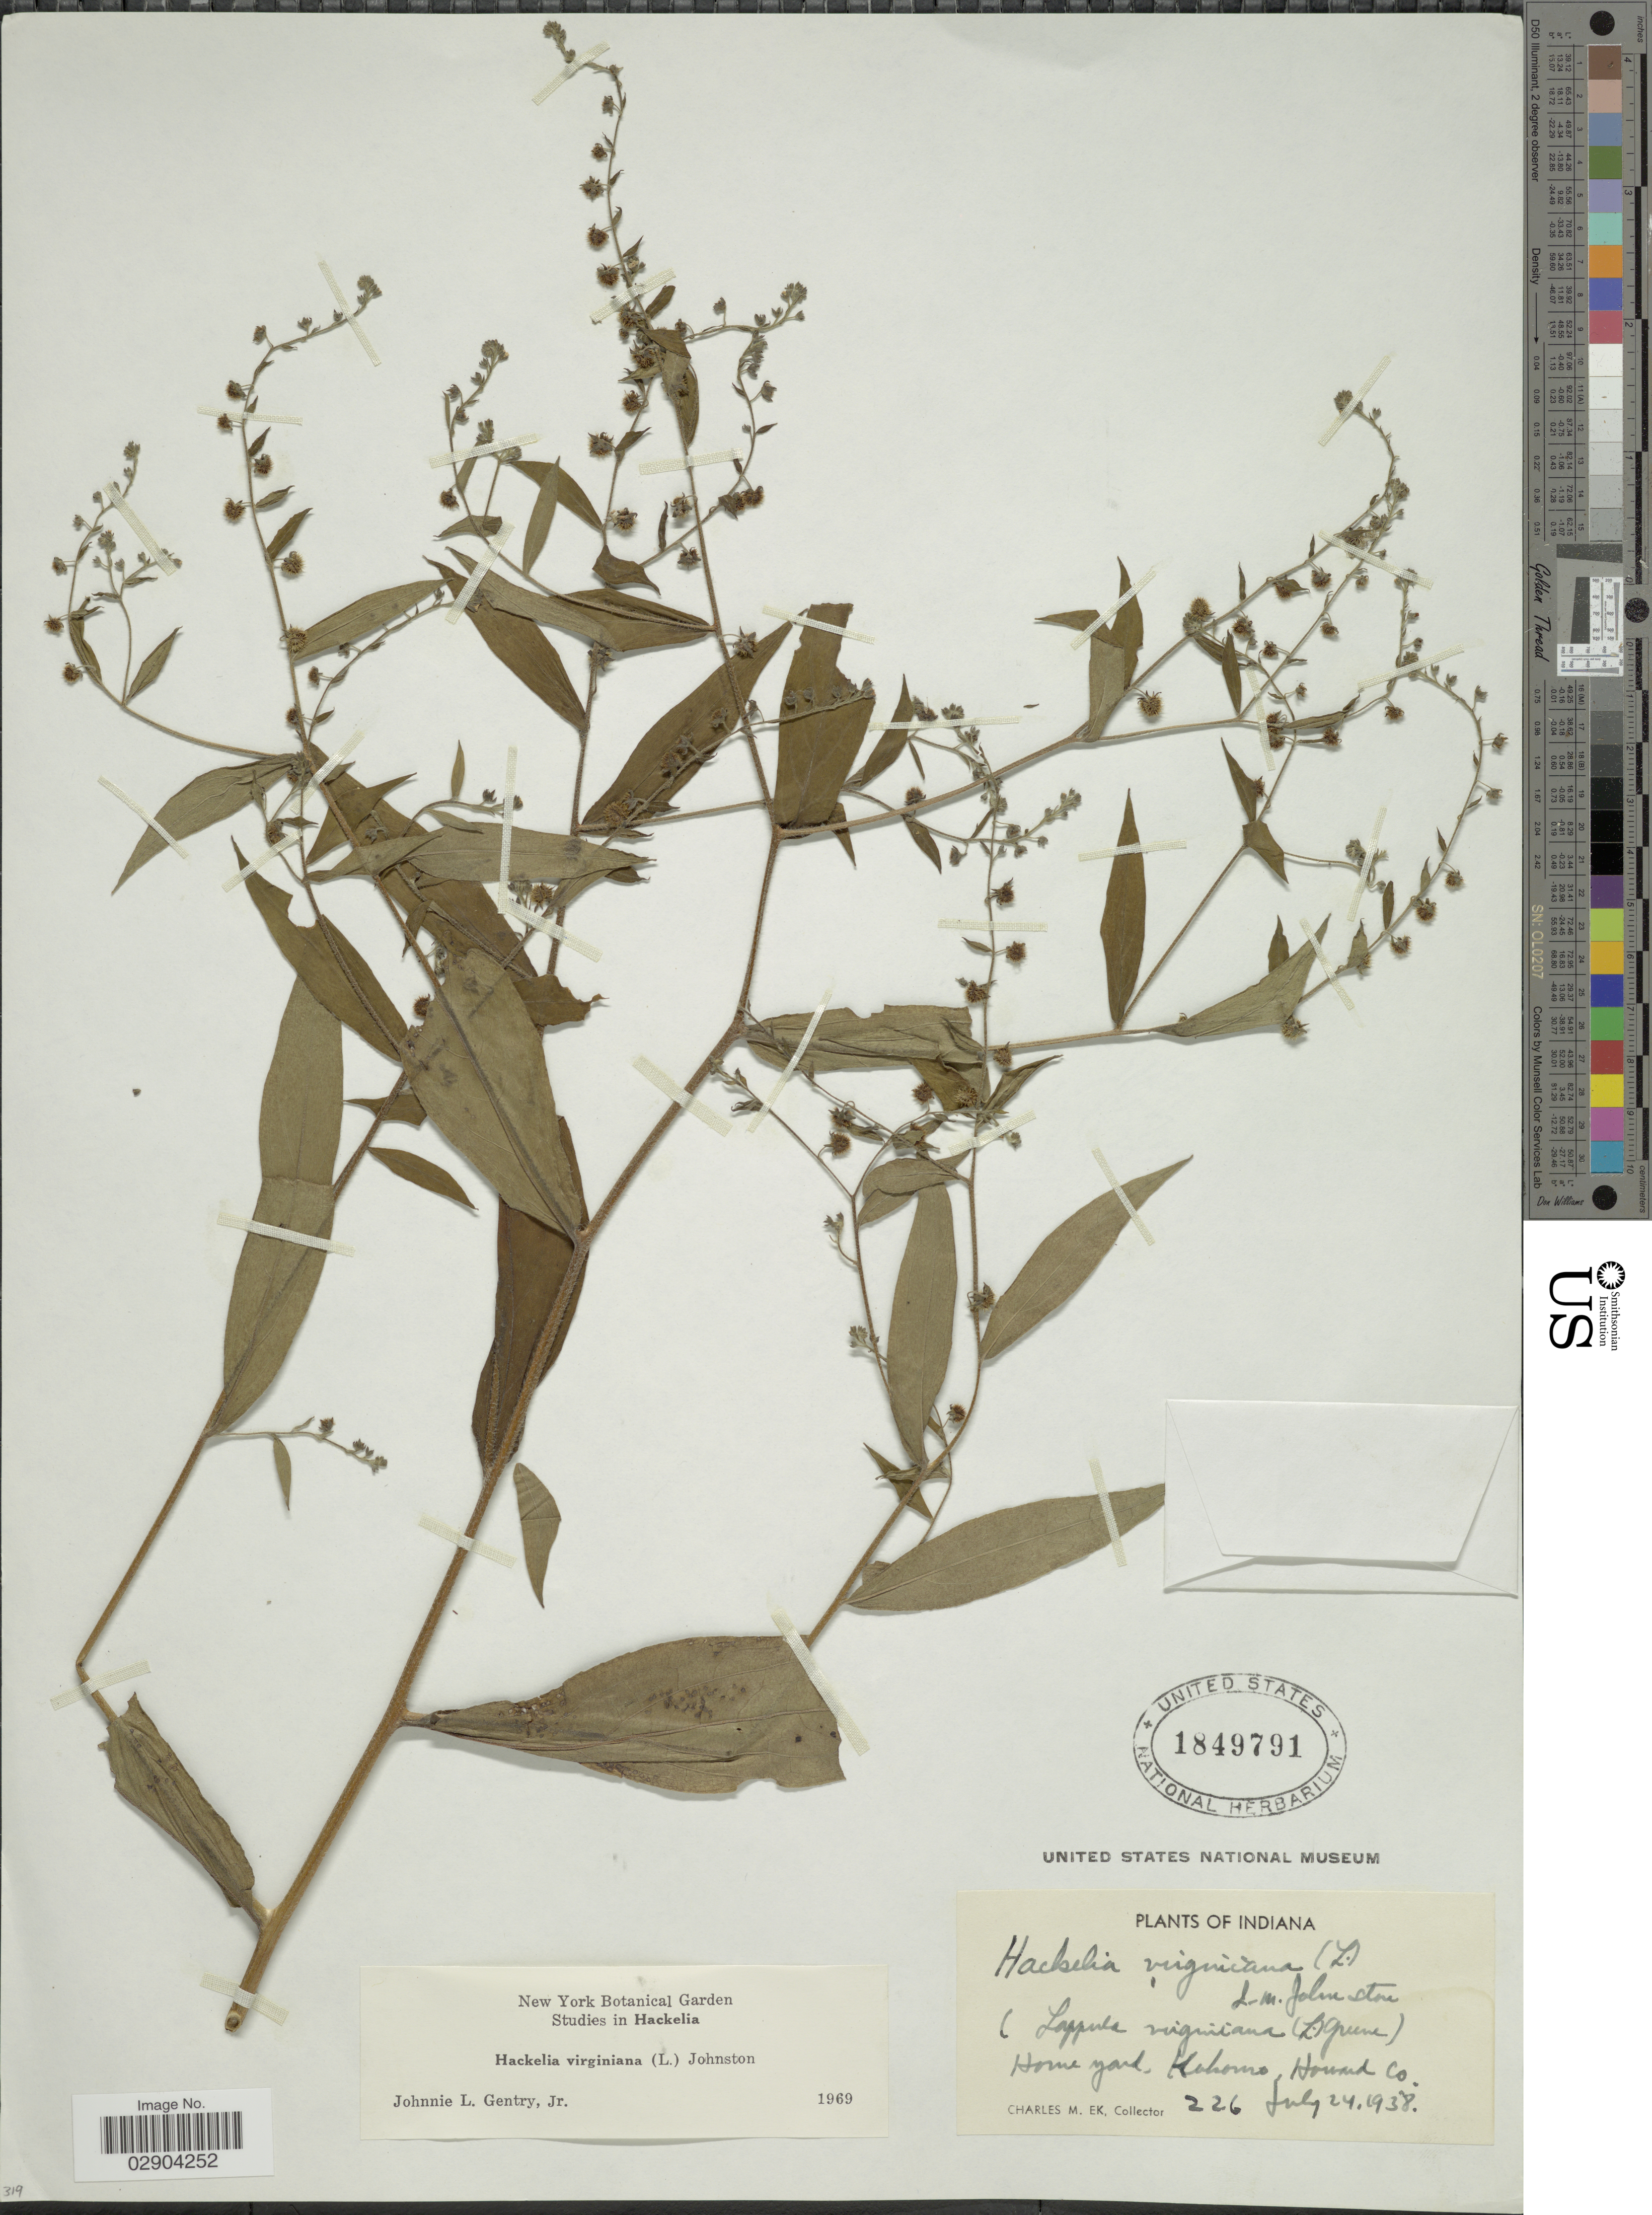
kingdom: Plantae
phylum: Tracheophyta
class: Magnoliopsida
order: Boraginales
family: Boraginaceae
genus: Hackelia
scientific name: Hackelia virginiana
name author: (L.) I.M. Johnst.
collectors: C. Ek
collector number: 226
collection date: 1938-07-24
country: United States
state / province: Indiana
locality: Home yard, Kahomo, Howard Co.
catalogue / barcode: US 1849791